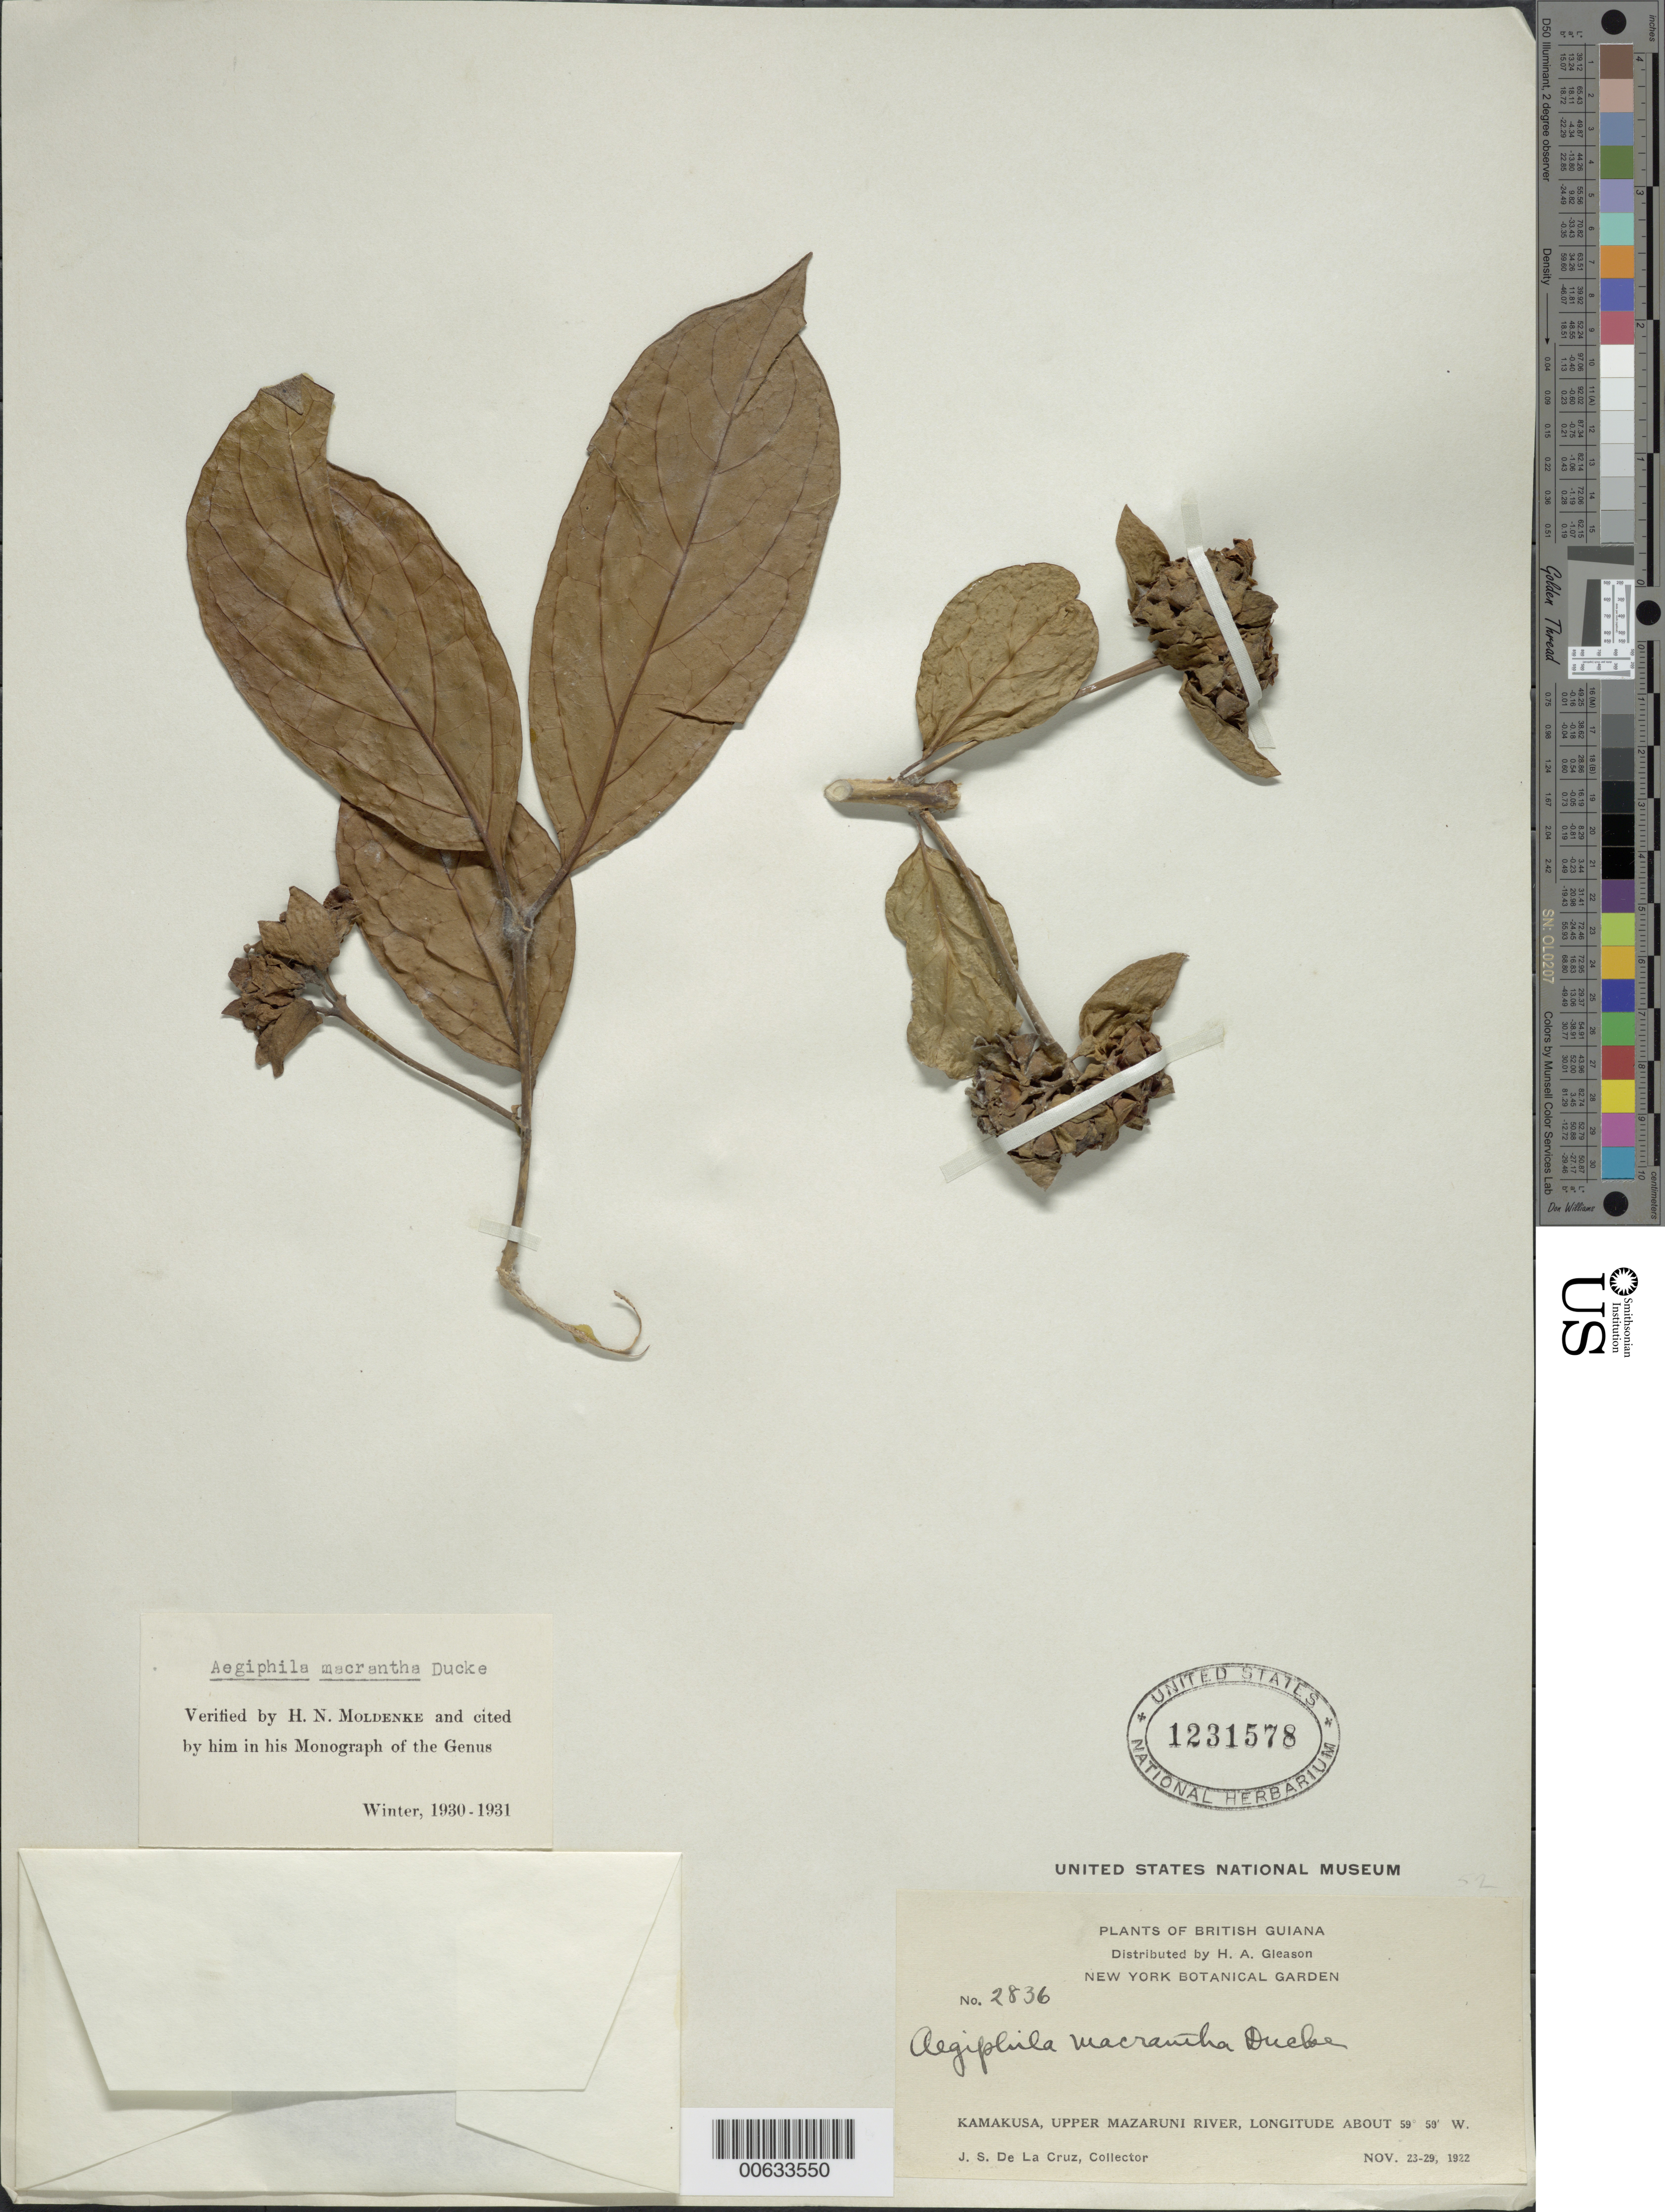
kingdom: Plantae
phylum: Tracheophyta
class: Magnoliopsida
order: Lamiales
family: Lamiaceae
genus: Aegiphila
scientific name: Aegiphila macrantha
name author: Ducke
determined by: Moldenke, H. N.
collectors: J. S. de la Cruz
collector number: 2836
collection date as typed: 23-Nov-22 to 29-Nov-22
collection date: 1922-11-23/1922-11-29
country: Guyana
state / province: Cuyuni-Mazaruni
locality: Kamakusa, Upper Mazaruni R.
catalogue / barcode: US 1231578